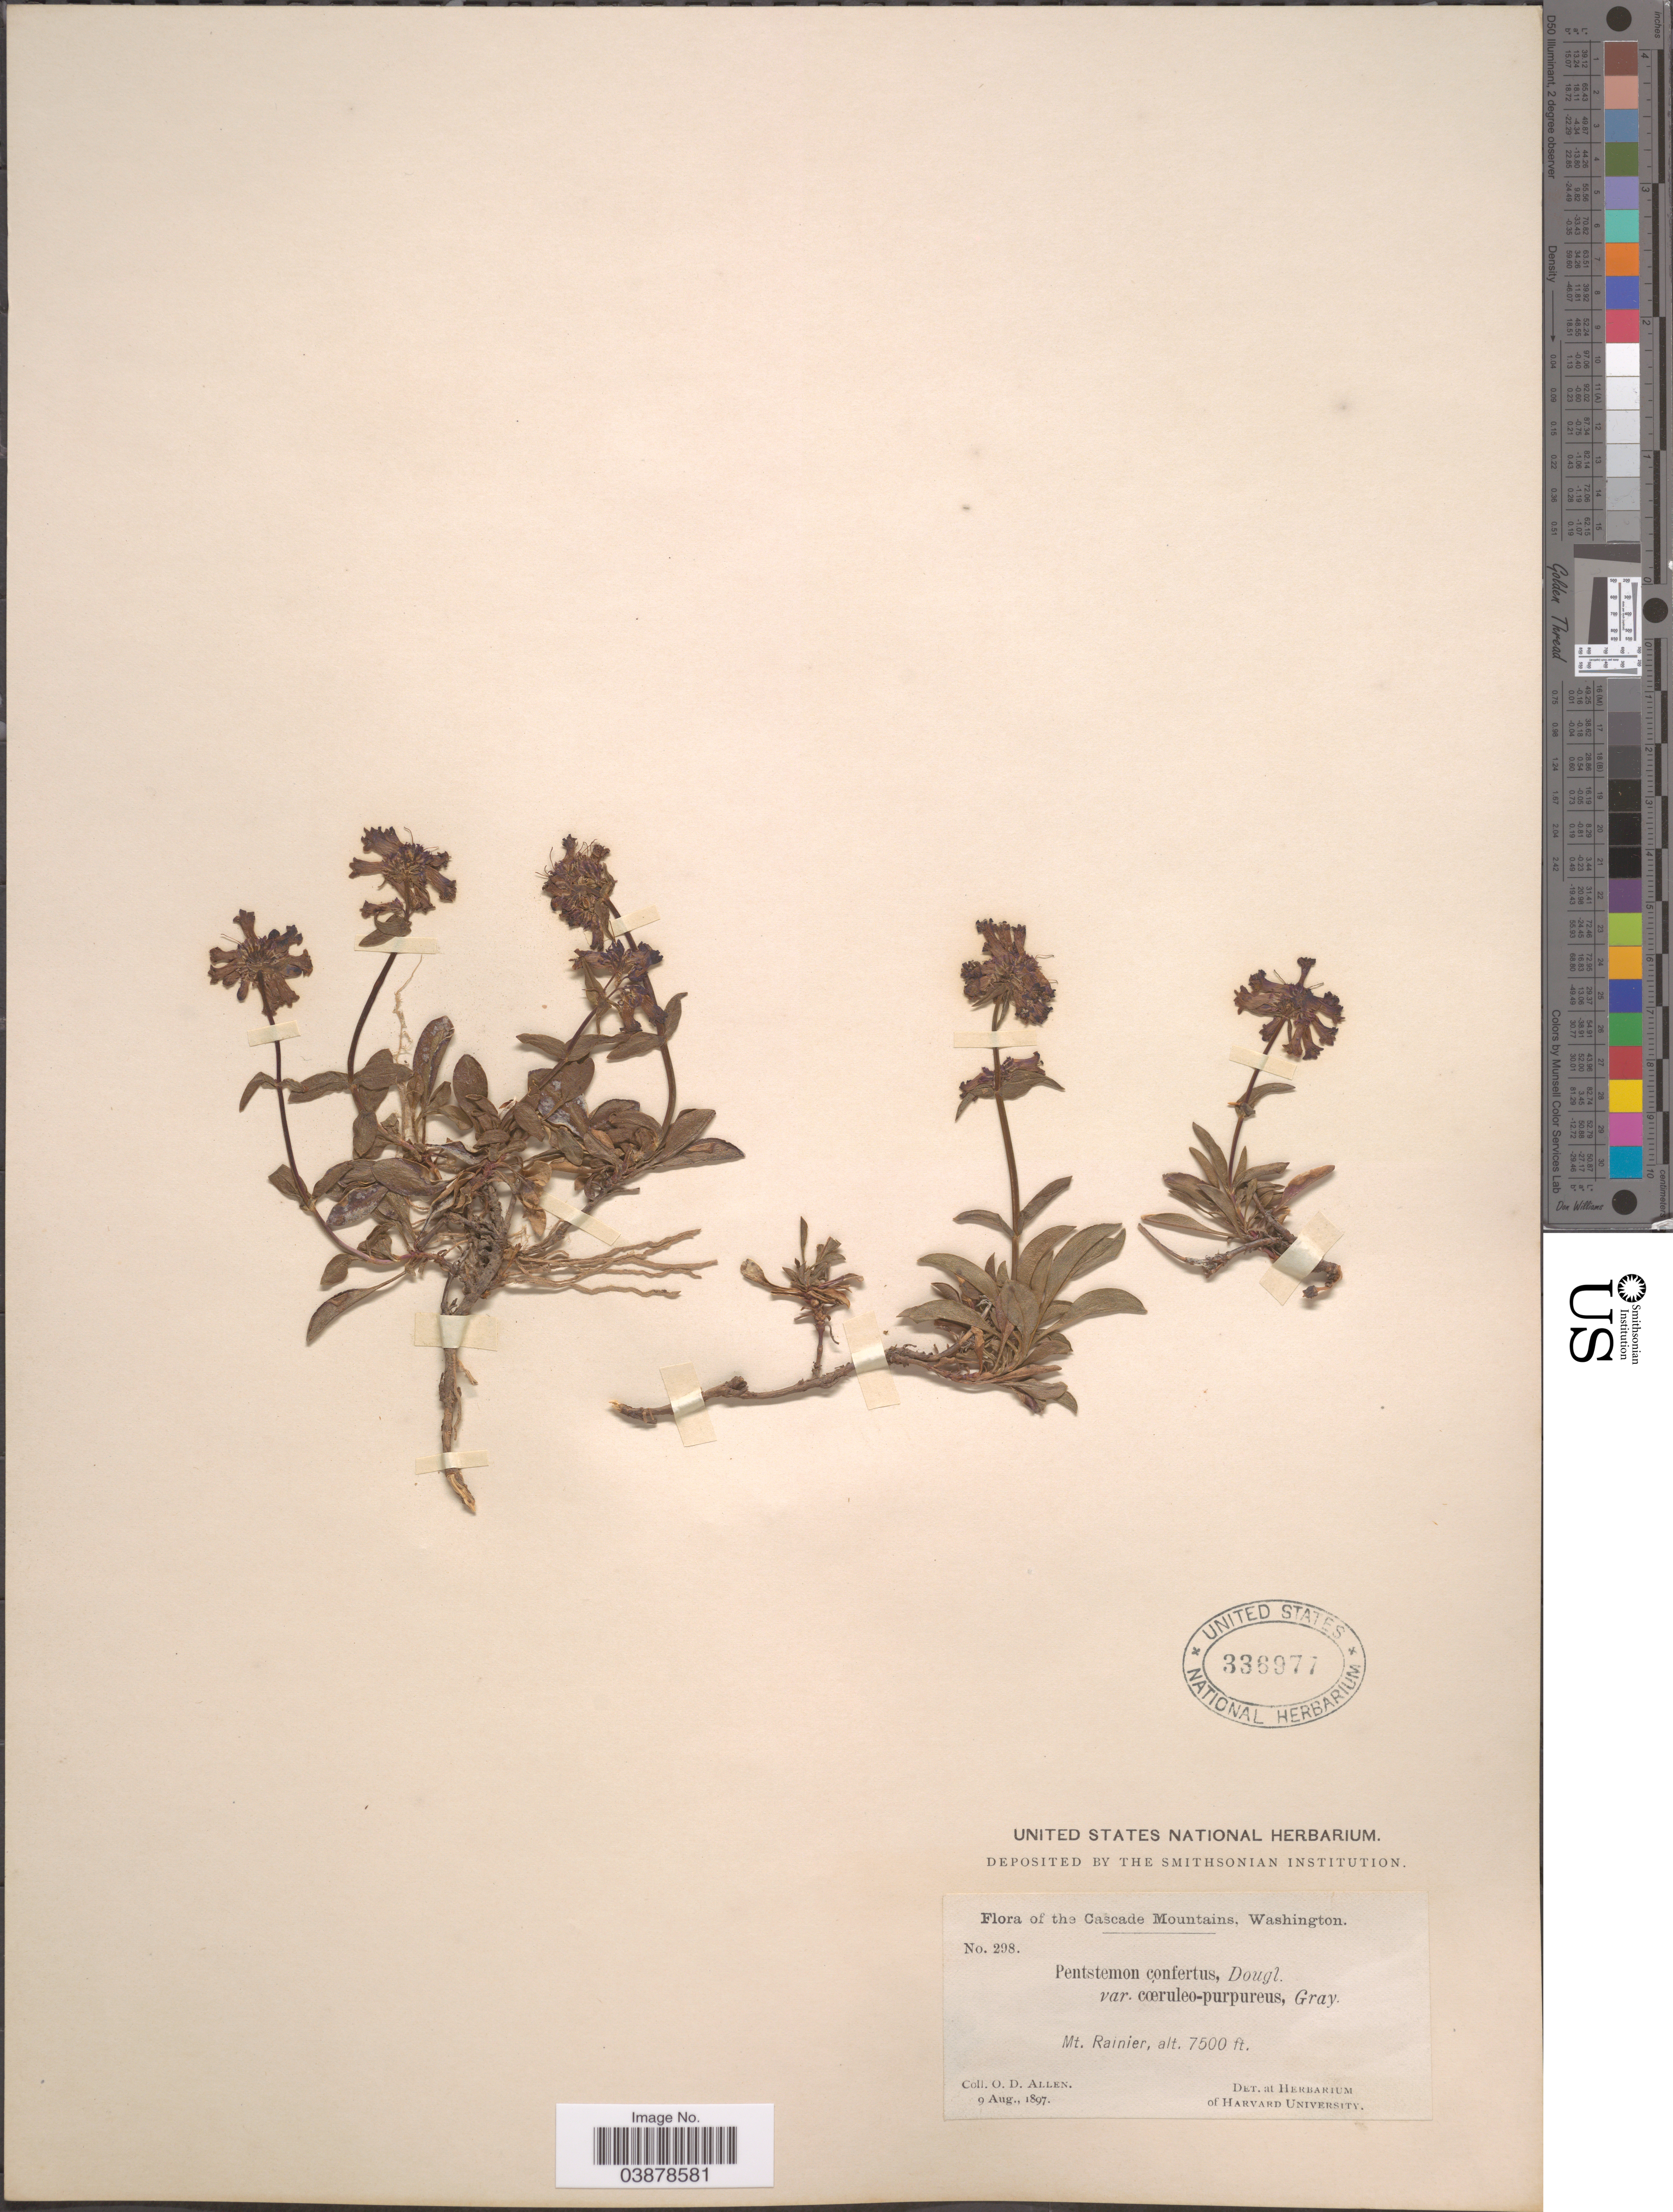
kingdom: Plantae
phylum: Tracheophyta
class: Magnoliopsida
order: Lamiales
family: Plantaginaceae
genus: Penstemon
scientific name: Penstemon tolmiei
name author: Hook.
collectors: O. D. Allen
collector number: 298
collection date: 1897-08-09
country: United States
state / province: Washington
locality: The Cascade Mountains. Mt. Rainier.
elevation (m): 2286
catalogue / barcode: US 336977